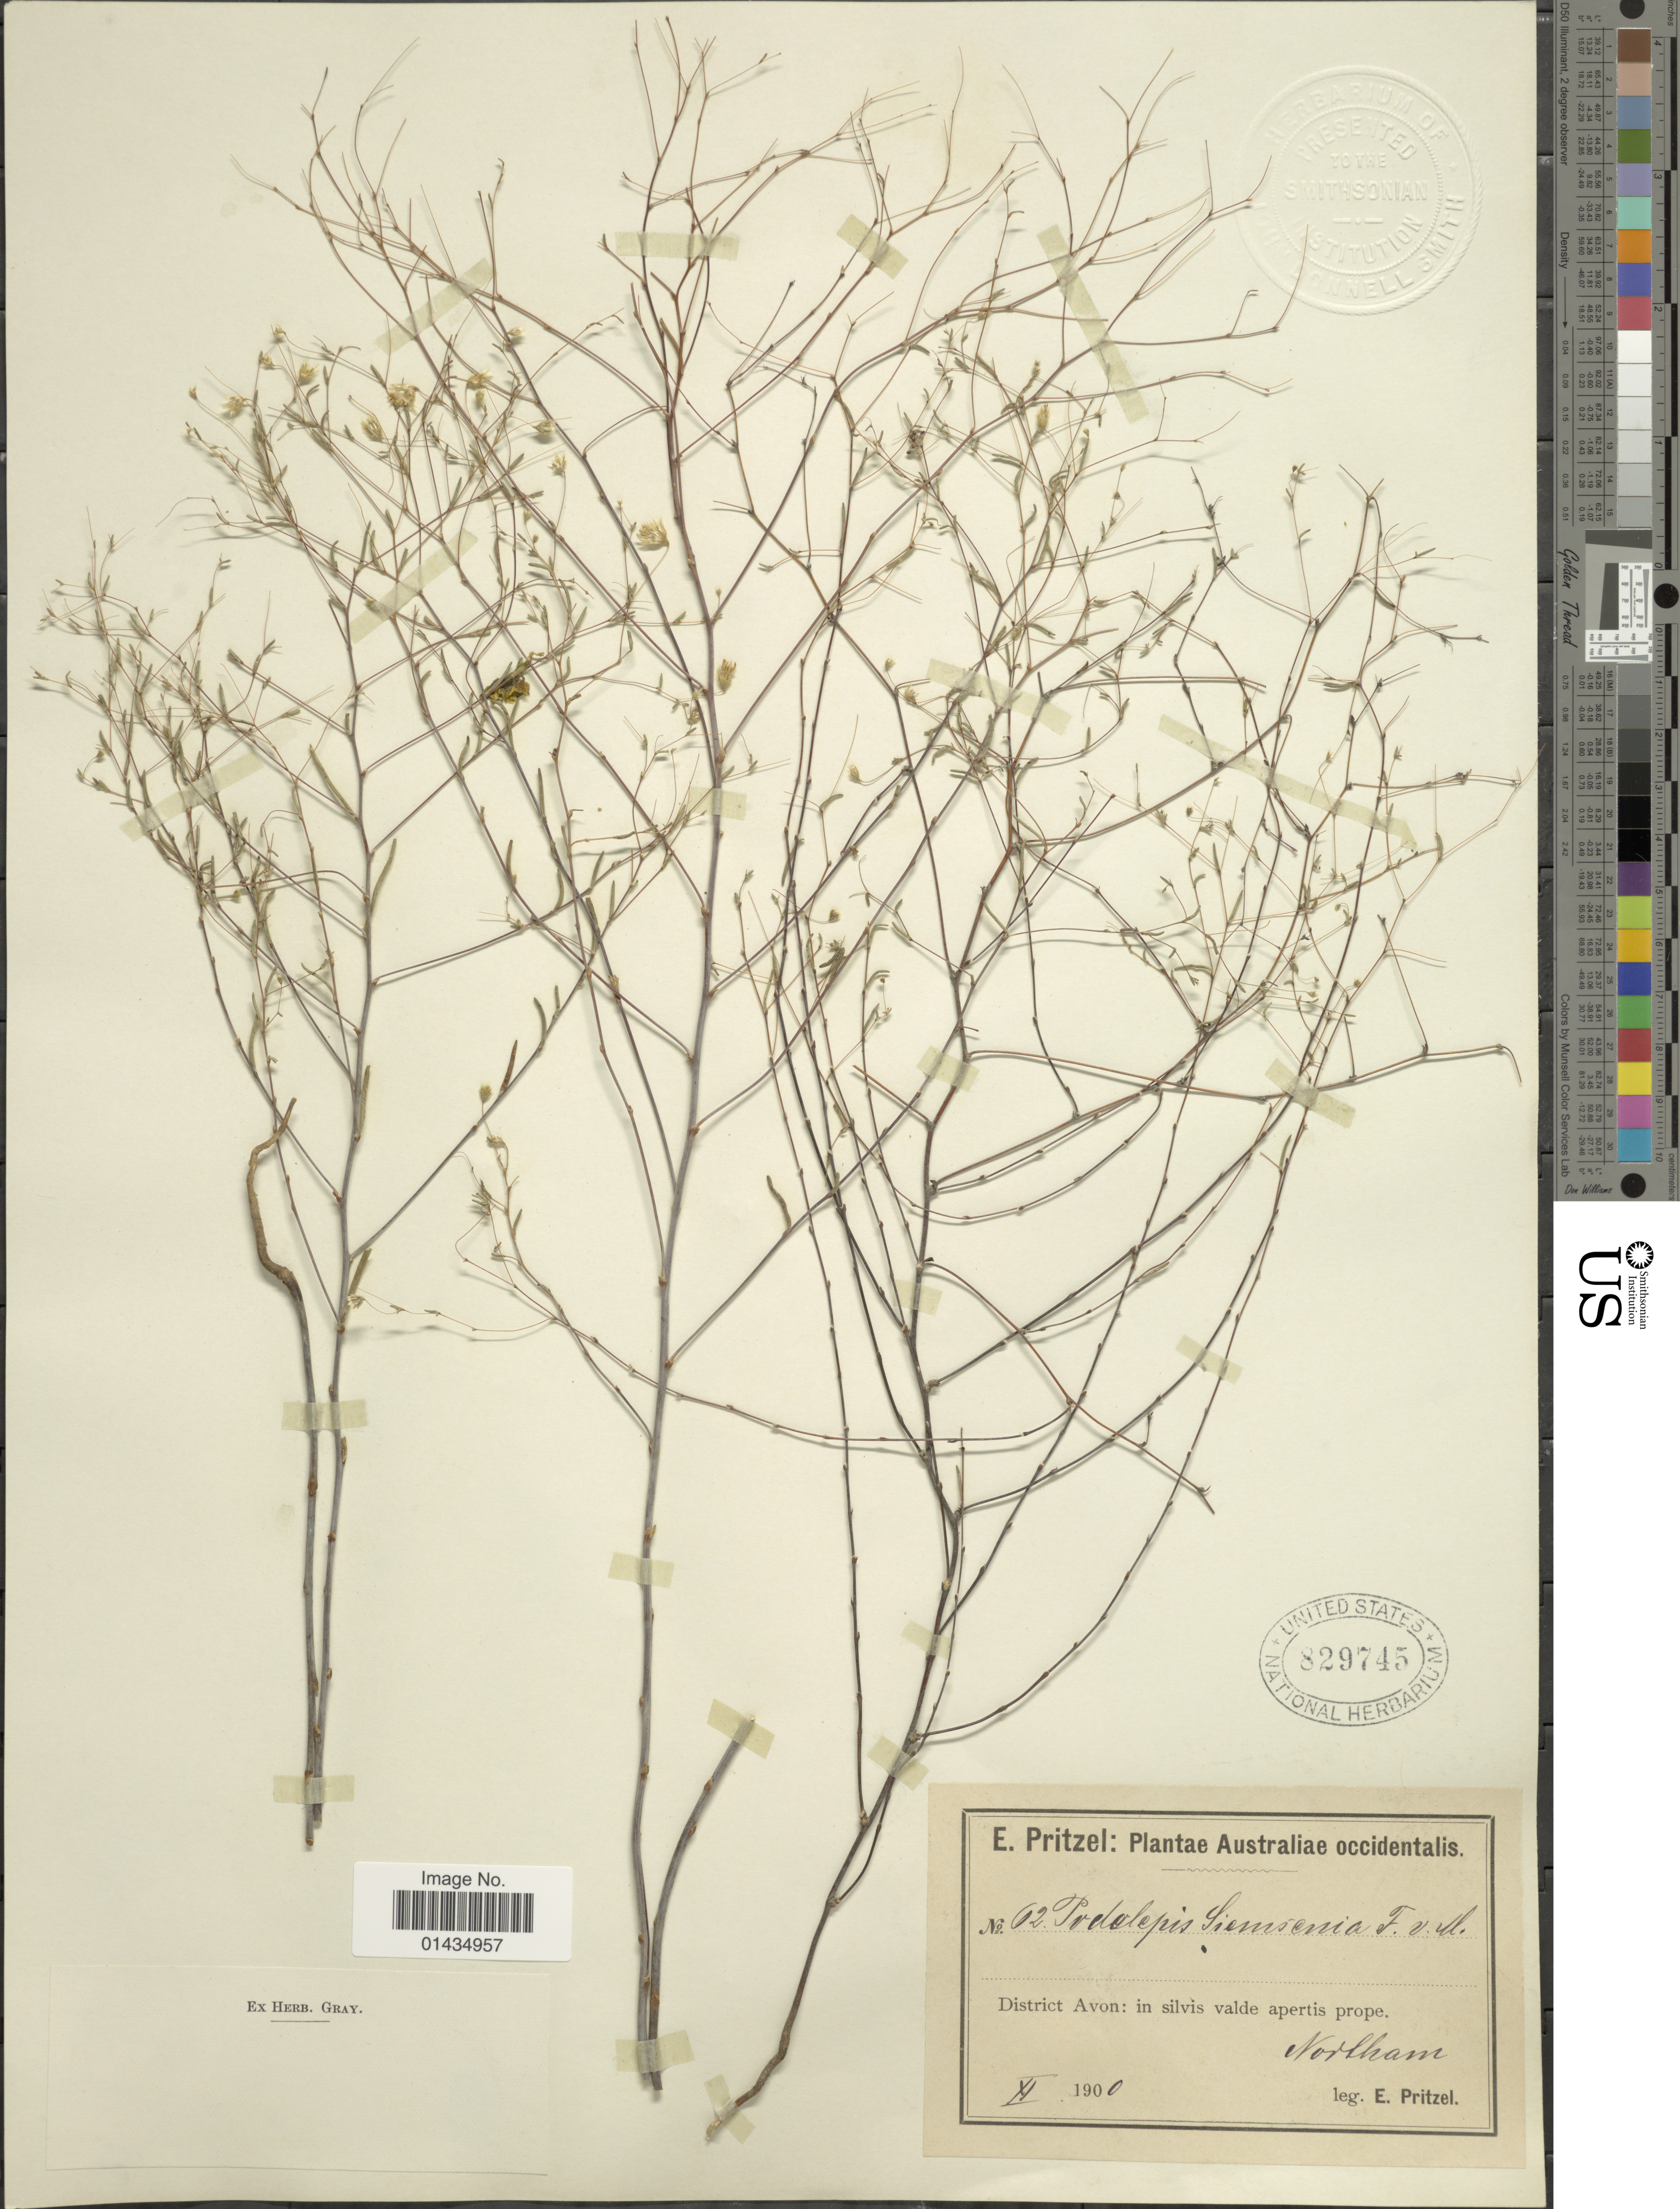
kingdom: Plantae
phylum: Tracheophyta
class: Magnoliopsida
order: Asterales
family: Asteraceae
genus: Podolepis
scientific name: Podolepis siemssenia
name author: F. Muell. ex Benth.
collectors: E. G. Pritzel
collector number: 62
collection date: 1900-11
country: Australia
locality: Australiae occidentalis, District Avon: in silvis valde apertis prope, Northam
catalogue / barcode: US 829745